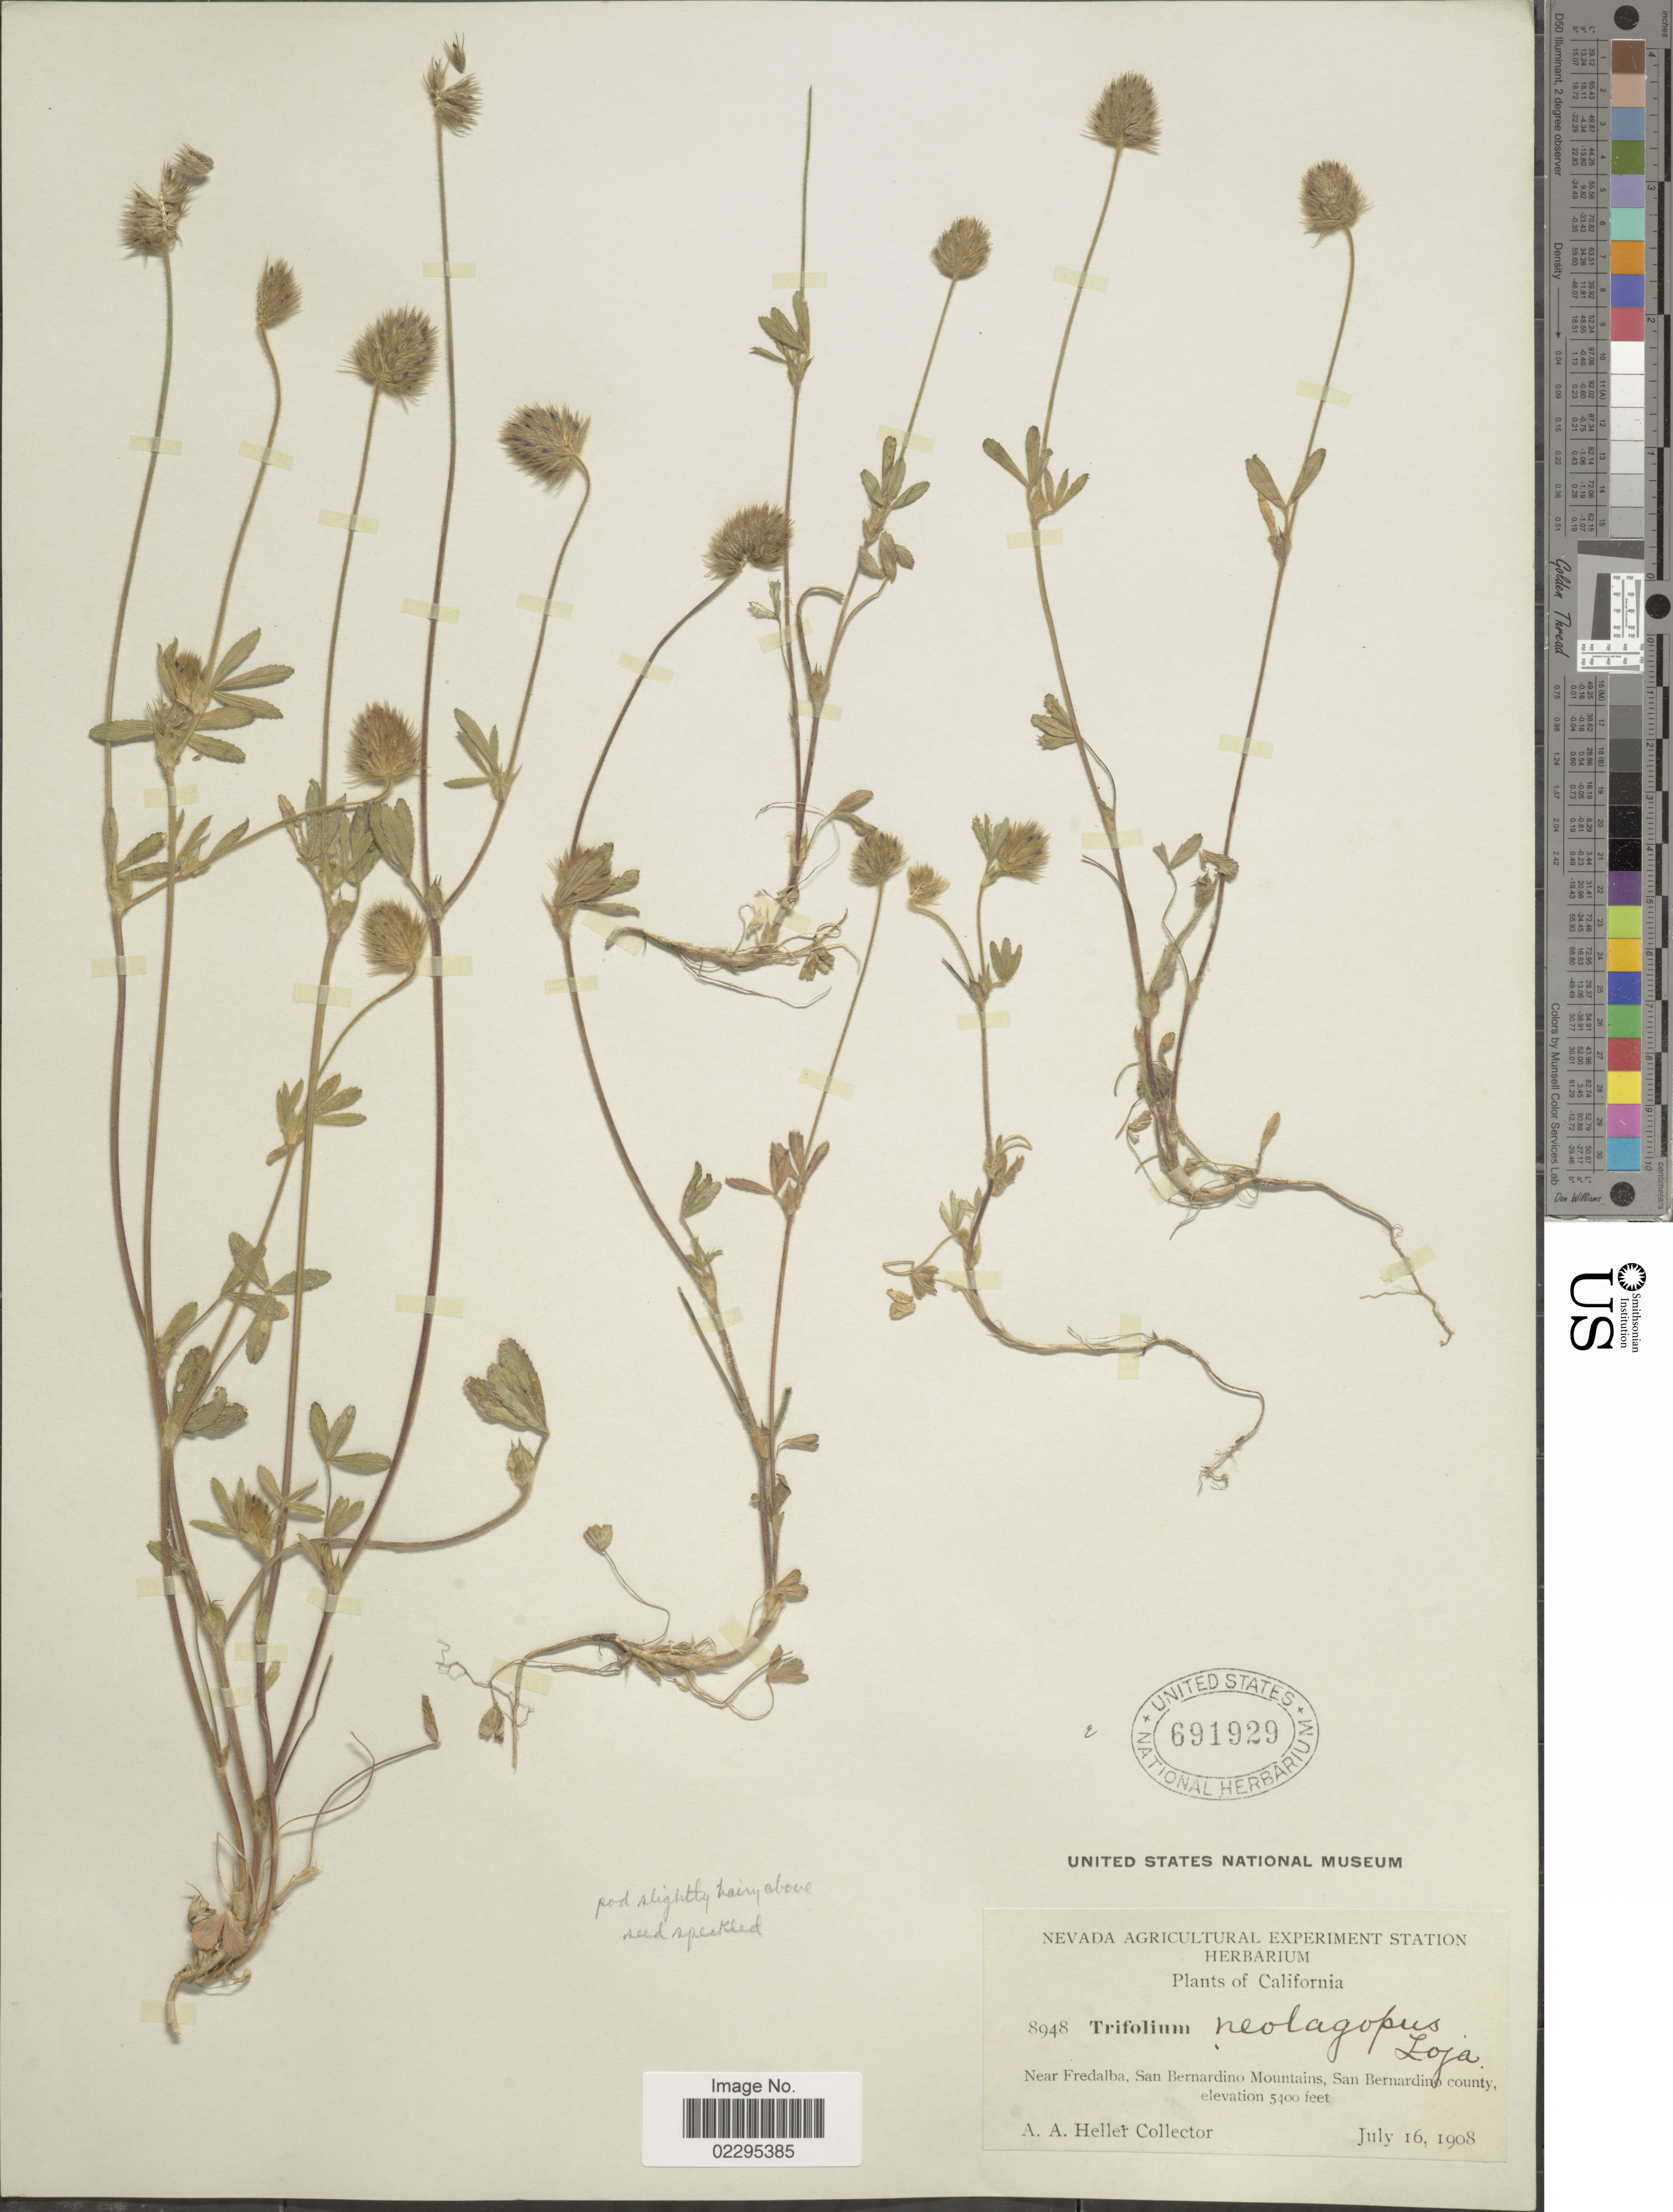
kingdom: Plantae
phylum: Tracheophyta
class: Magnoliopsida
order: Fabales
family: Fabaceae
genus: Trifolium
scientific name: Trifolium albopurpureum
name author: Torr. & A. Gray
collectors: A. A. Heller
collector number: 8948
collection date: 1908-07-16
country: United States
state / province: California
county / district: San Bernardino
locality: California. Near Fredalba, San Bernardino Mountains, San Bernardino county.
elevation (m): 1646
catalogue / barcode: US 691929